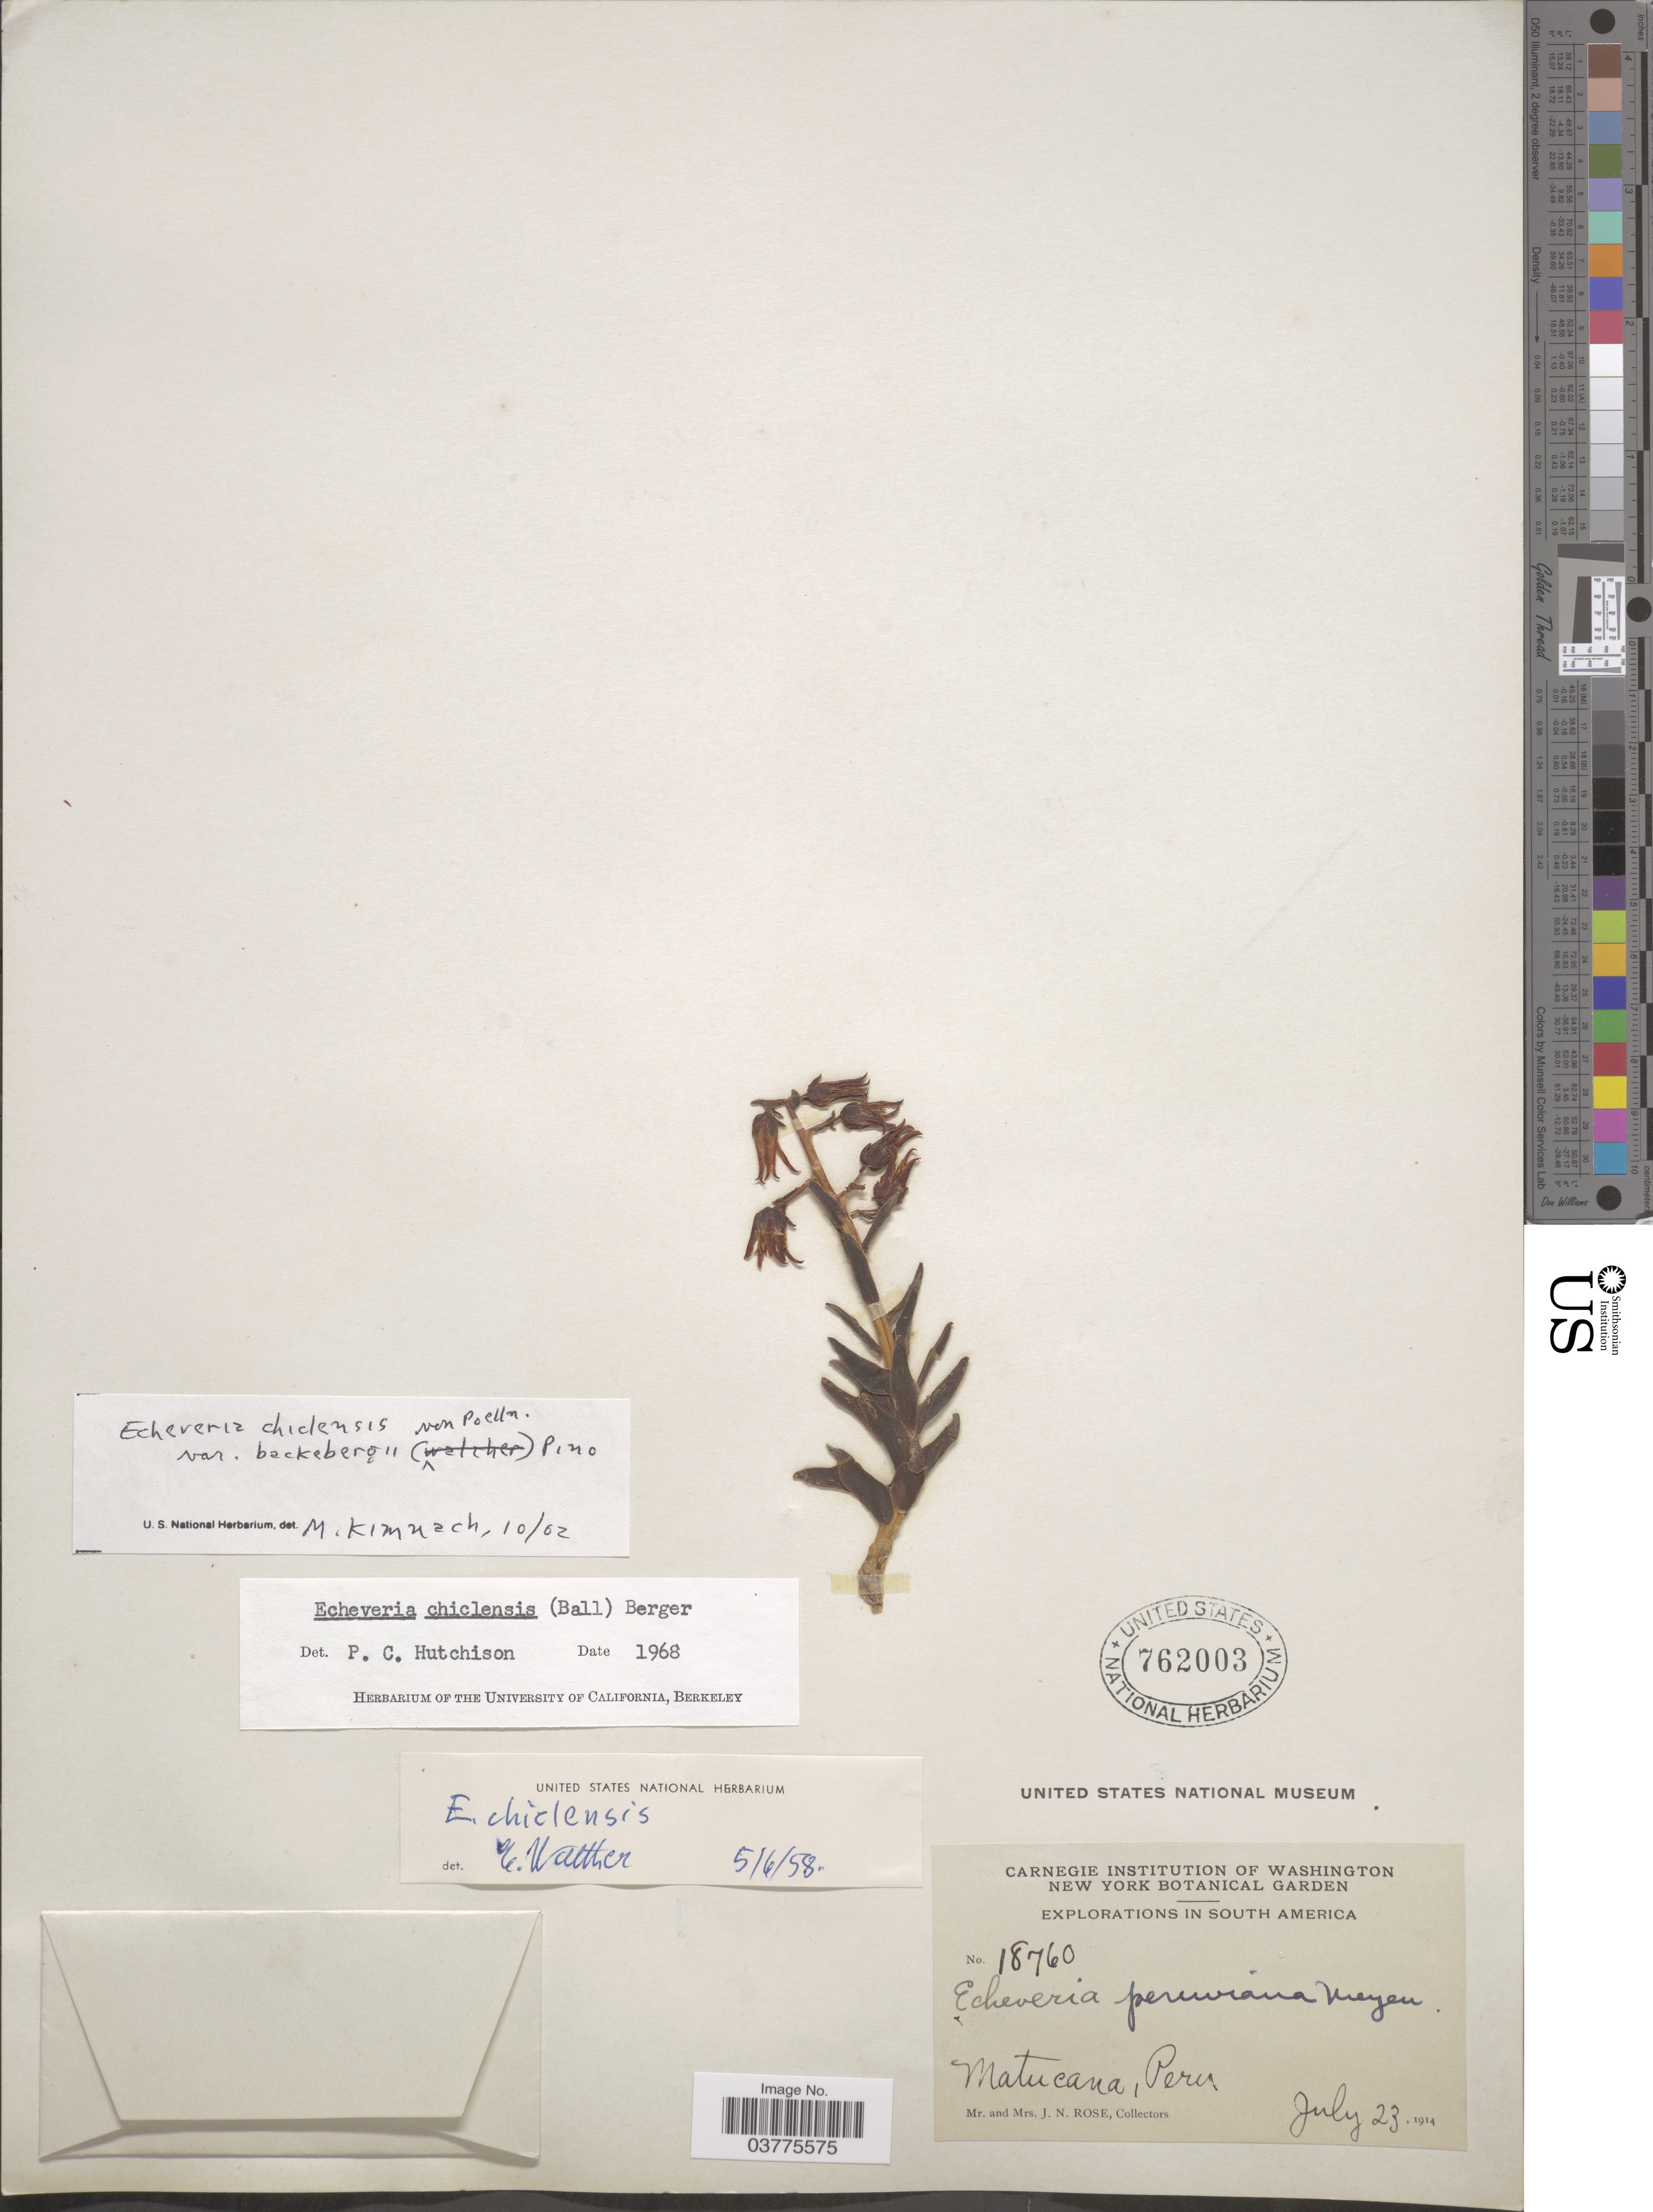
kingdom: Plantae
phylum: Tracheophyta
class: Magnoliopsida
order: Saxifragales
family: Crassulaceae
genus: Echeveria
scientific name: Echeveria chiclensis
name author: (Ball) A. Berger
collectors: J. N. Rose & L. B. Rose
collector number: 18760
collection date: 1914-07-23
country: Peru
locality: Matucana.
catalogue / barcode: US 762003